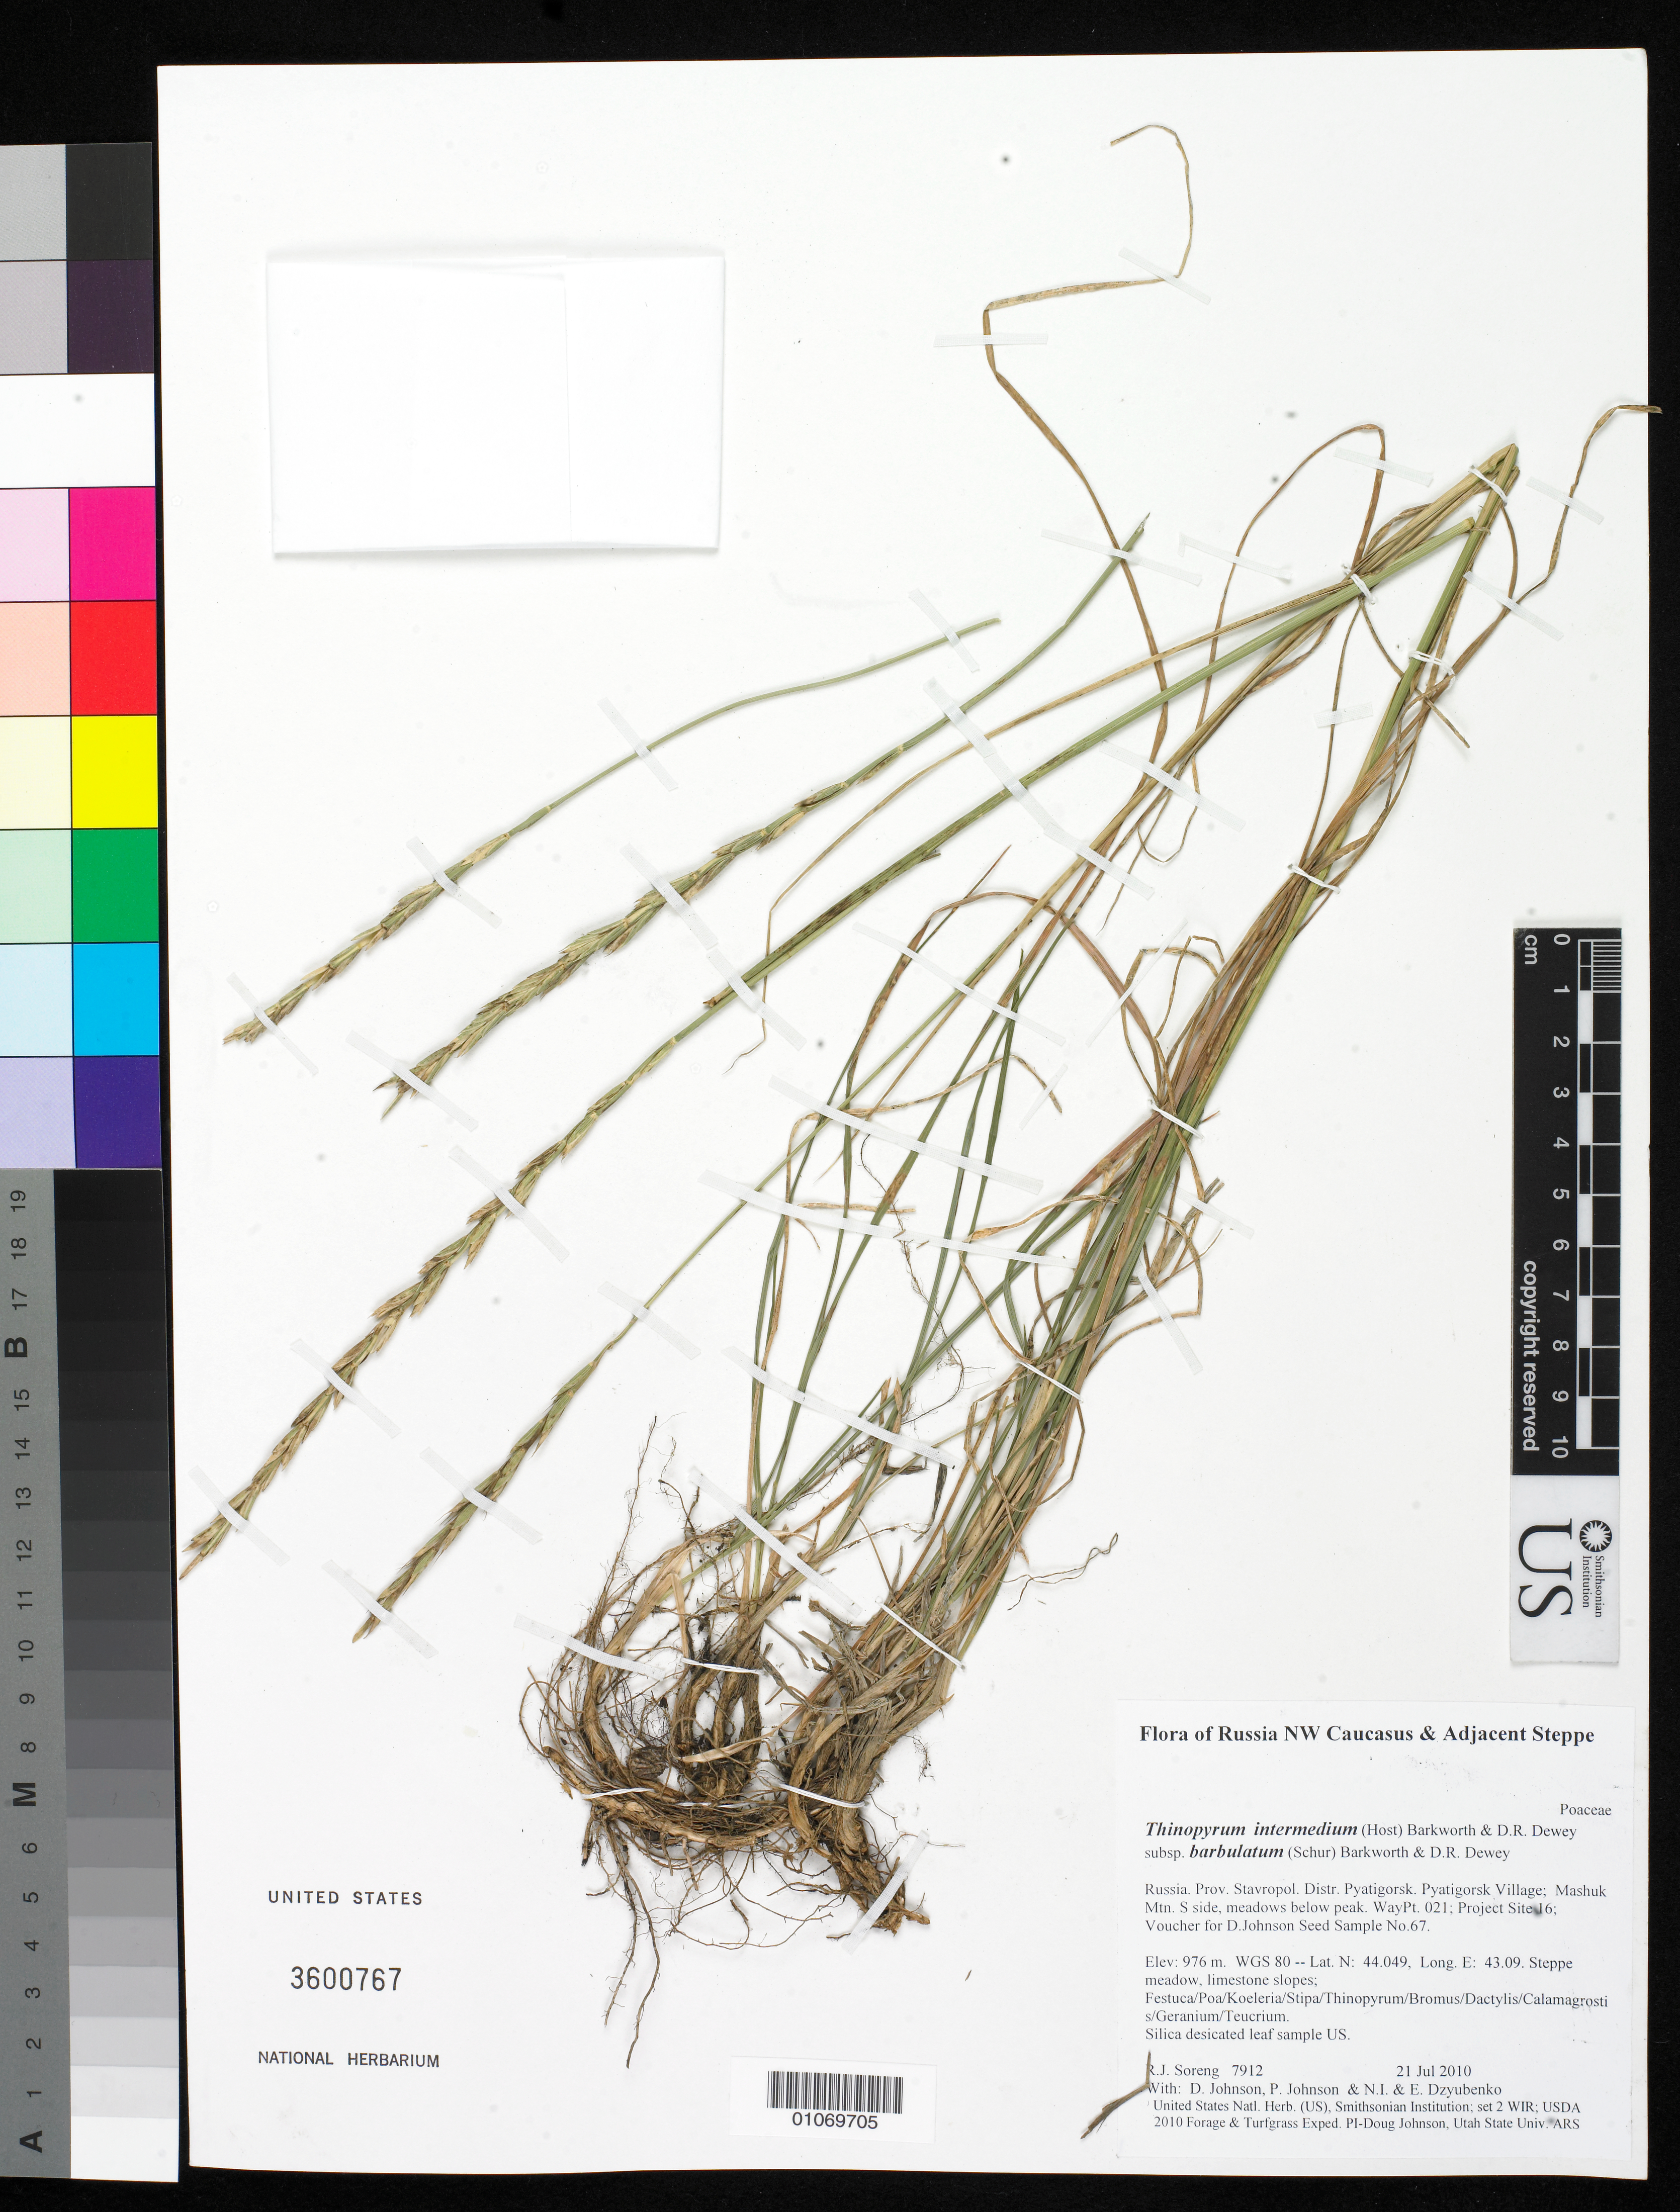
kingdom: Plantae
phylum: Tracheophyta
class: Liliopsida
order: Poales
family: Poaceae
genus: Thinopyrum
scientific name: Thinopyrum intermedium subsp. barbulatum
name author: (Schur) Barkworth & Dewey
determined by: Soreng, Robert J., Research Associate (BOT), Smithsonian Institution - National Museum of Natural History (UNITED STATES)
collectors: R. J. Soreng, D. Johnson, P. Johnson, N. Dzyubenko & E. Dzyubenko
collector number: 7912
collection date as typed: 21 Jul 2010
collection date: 2010-07-21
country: Russian Federation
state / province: Stavropol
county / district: Pyatigorsk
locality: Pyatigorsk Village; Mashuk Mtn. S side, meadows below peak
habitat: Steppe meadow, limestone slopes; Festuca/Poa/Koeleria/Stipa/Thinopyrum/Bromus/Dactylis/Calamagrostis/Geranium/Teucrium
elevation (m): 976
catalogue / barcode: US 3600767